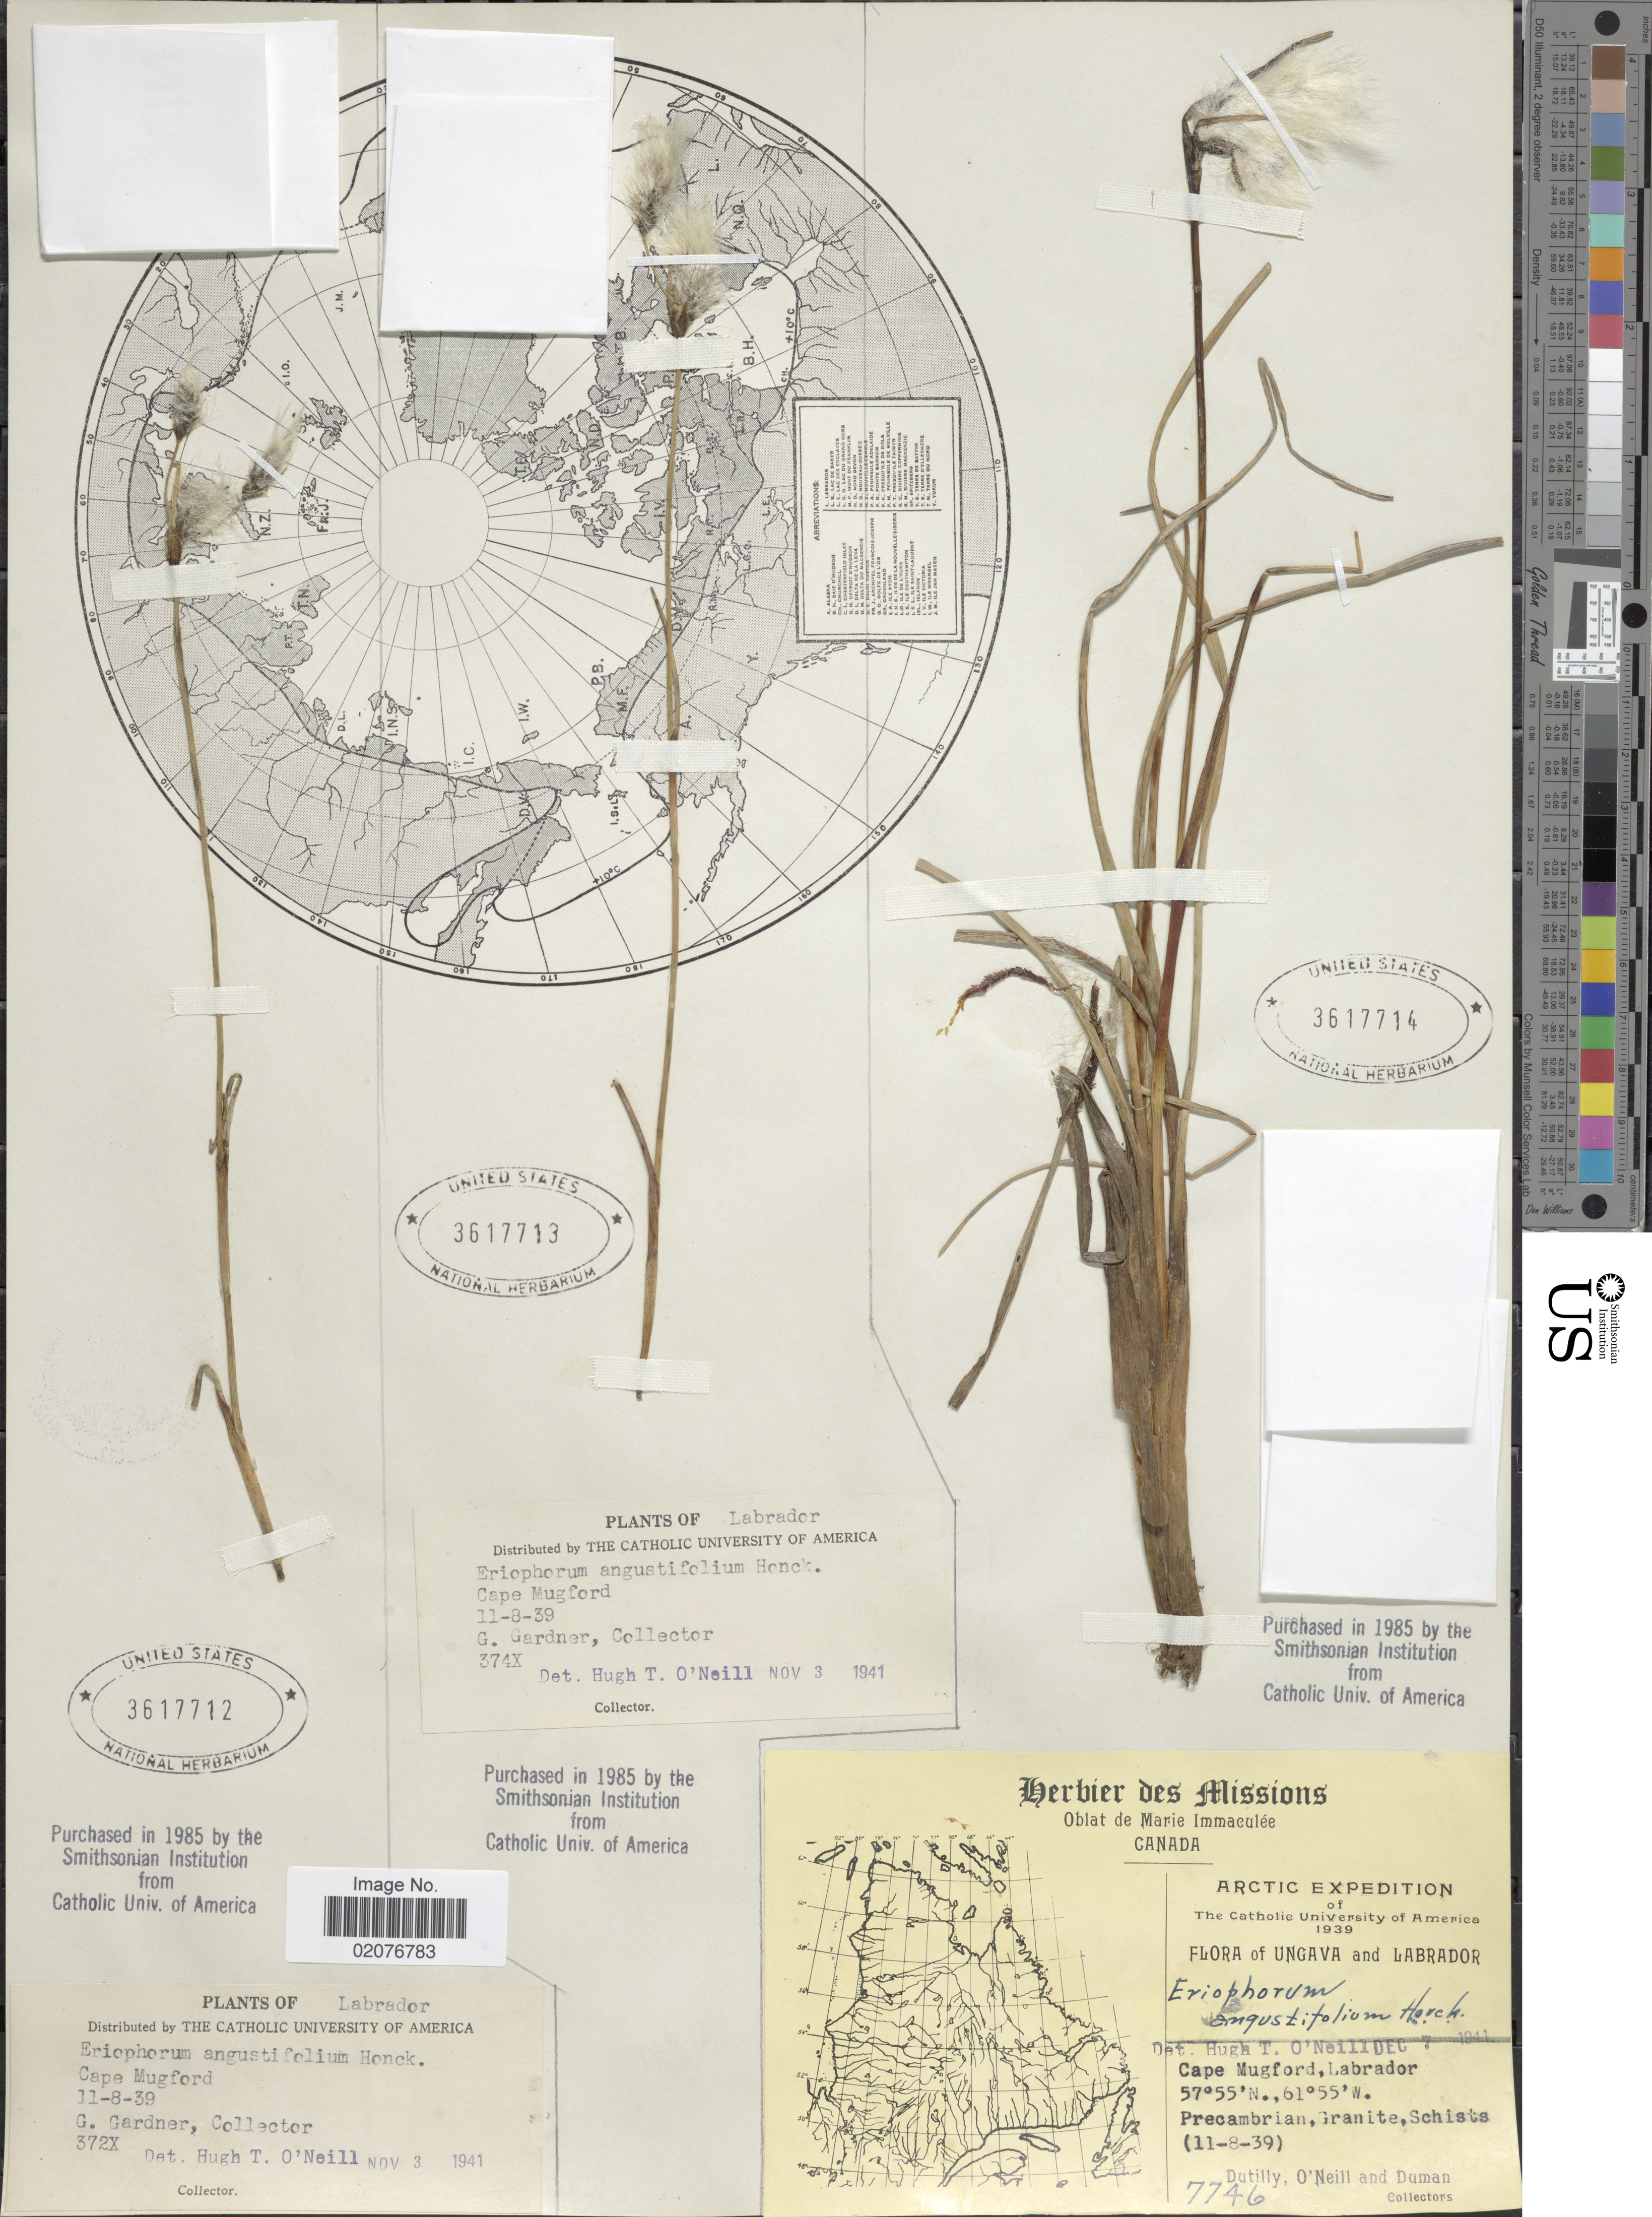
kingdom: Plantae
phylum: Tracheophyta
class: Liliopsida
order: Poales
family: Cyperaceae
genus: Eriophorum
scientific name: Eriophorum angustifolium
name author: Honck.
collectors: -. Dutilly, O' Neill & -. Duman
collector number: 7746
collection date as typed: Transcribed d/m/y: 11/8/39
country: Canada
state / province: Newfoundland and Labrador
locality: Arctic, Ungava and Labrador, Cape Mugford, Labrador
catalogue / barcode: US 3617714-3